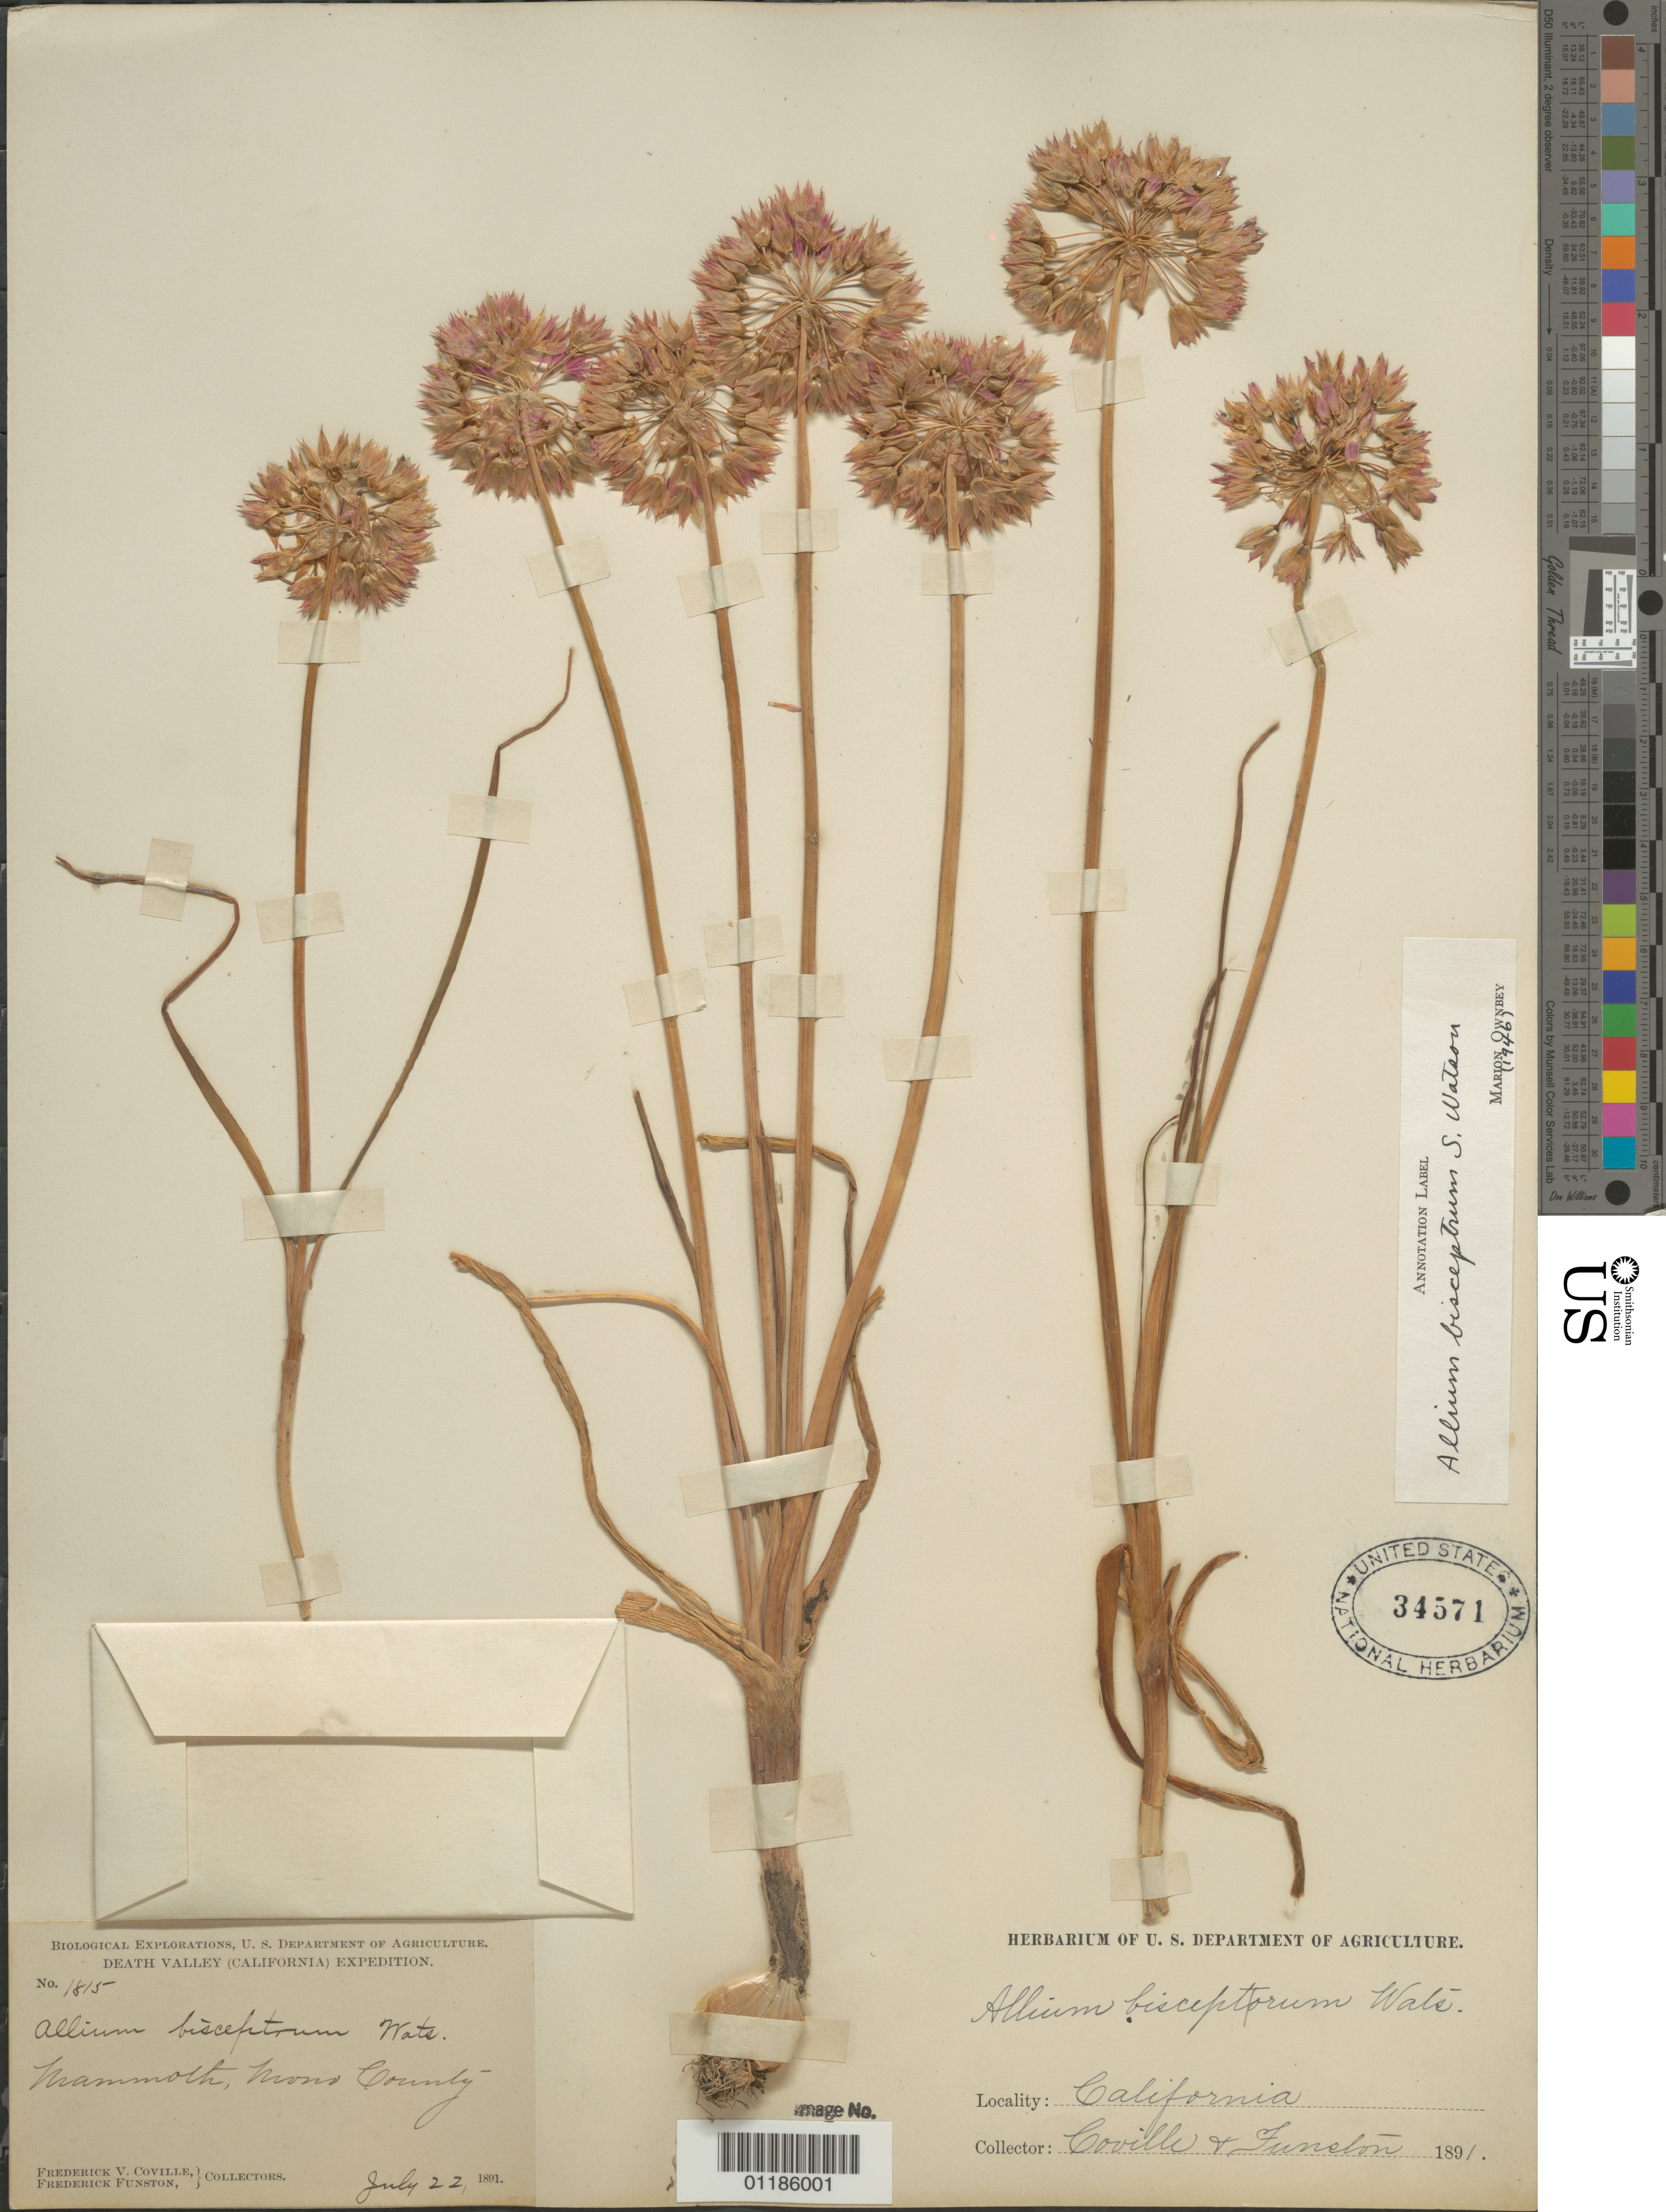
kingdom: Plantae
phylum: Tracheophyta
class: Liliopsida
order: Asparagales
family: Amaryllidaceae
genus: Allium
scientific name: Allium bisceptrum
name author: S. Watson in C. King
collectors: F. V. Coville & F. Funston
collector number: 1815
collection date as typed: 22 Jul 1891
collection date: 1891-07-22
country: United States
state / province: California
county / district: Mono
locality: Mammouth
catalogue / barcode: US 34571